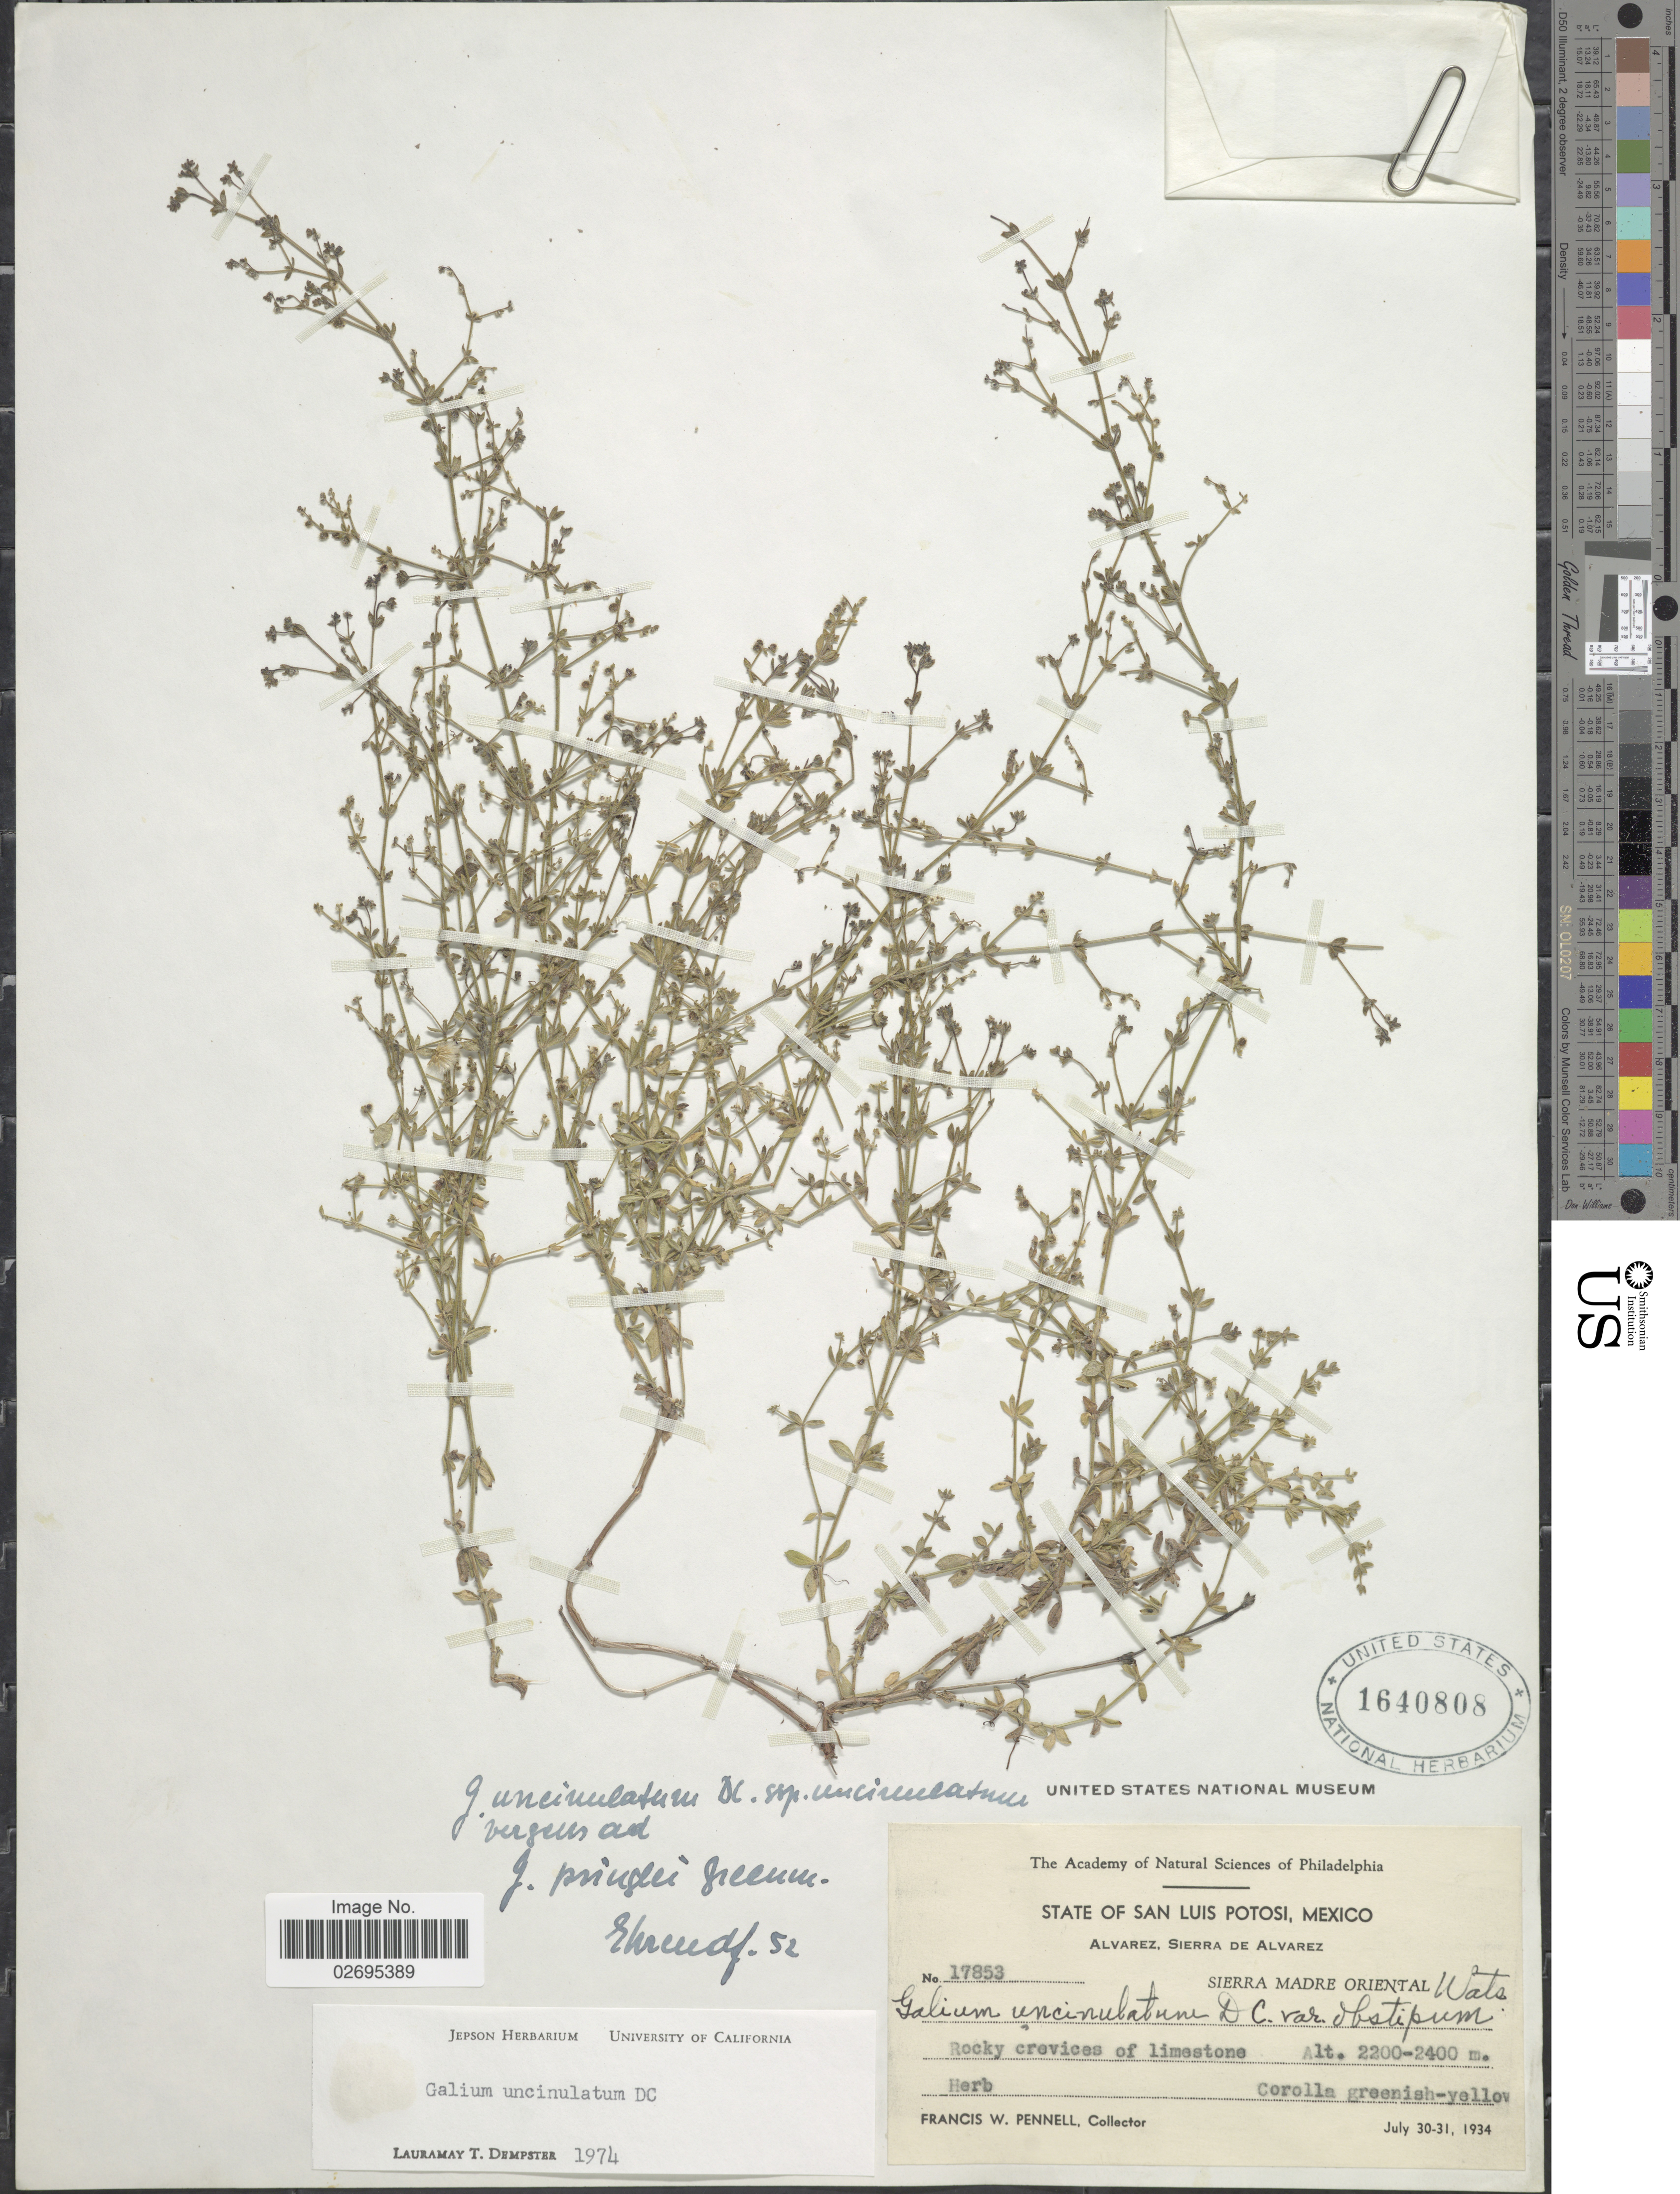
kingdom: Plantae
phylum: Tracheophyta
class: Magnoliopsida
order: Gentianales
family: Rubiaceae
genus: Galium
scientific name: Galium uncinulatum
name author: DC.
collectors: F. W. Pennell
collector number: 17853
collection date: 1934-07-30/1934-07-31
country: Mexico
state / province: San Luis Potosí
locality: Alvarez, Sierra de Alvarez, Sierra Madre Oriental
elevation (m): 2200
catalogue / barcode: US 1640808